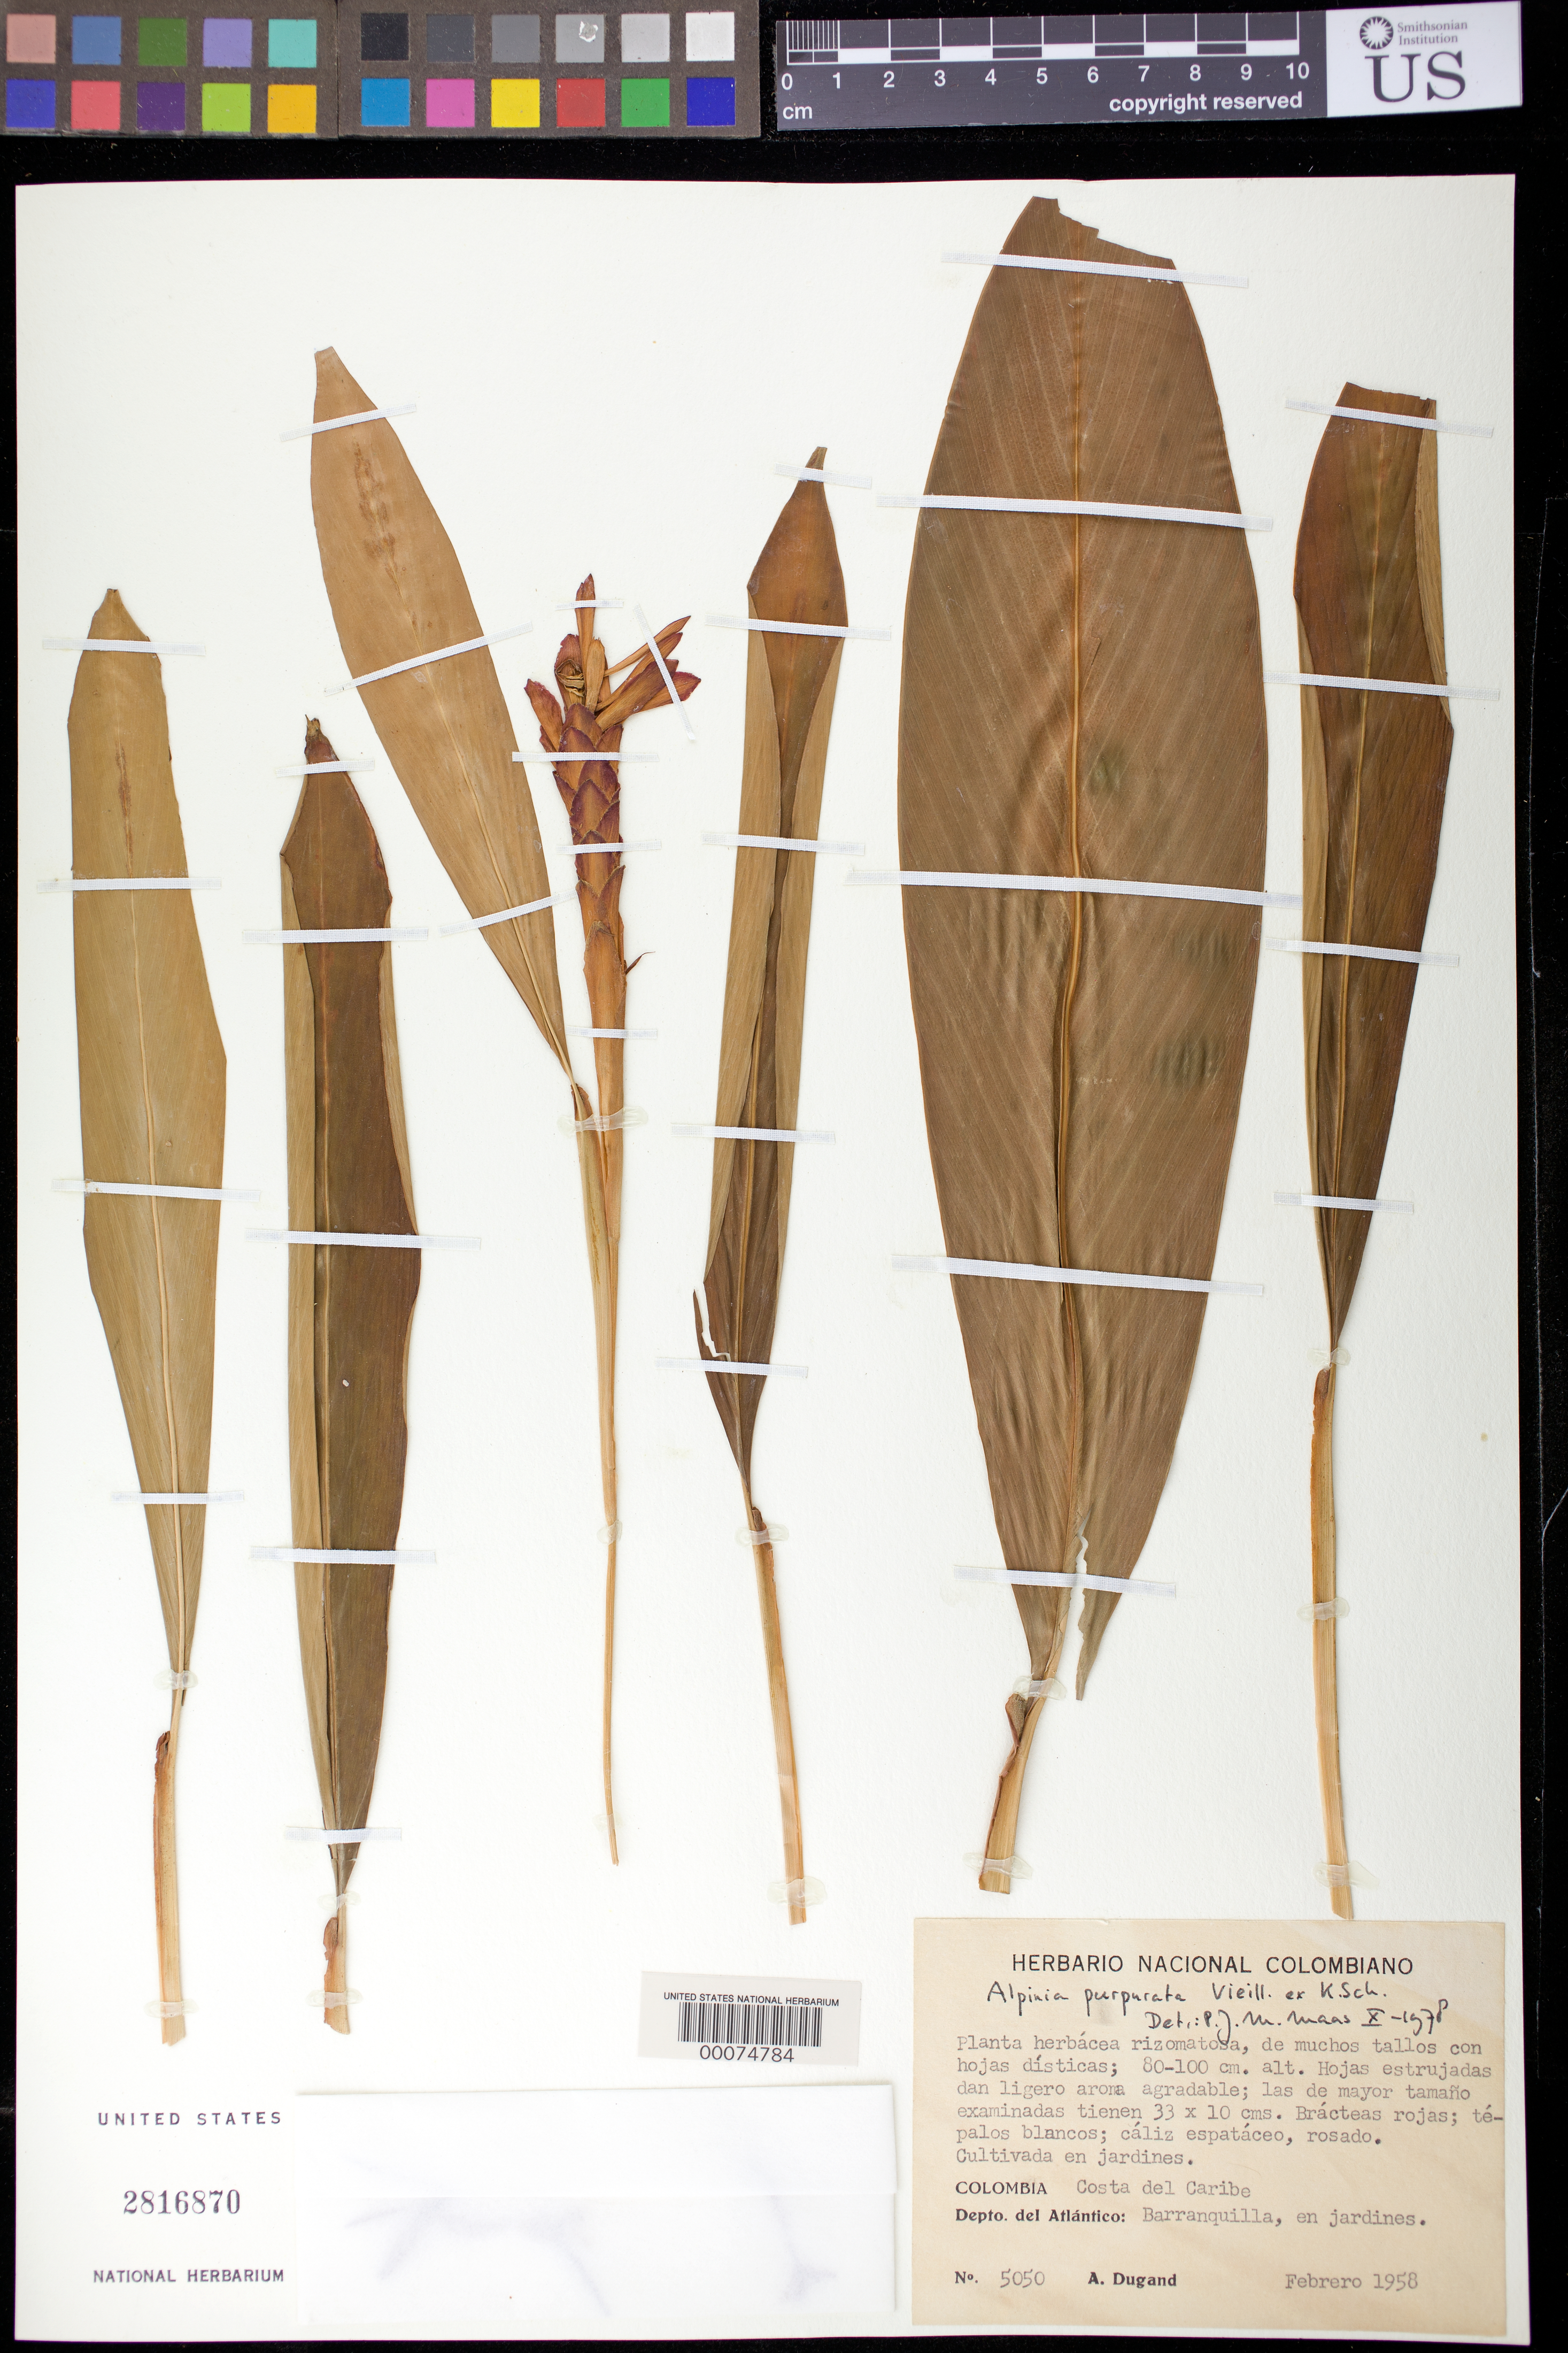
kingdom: Plantae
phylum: Tracheophyta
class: Liliopsida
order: Zingiberales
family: Zingiberaceae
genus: Alpinia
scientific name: Alpinia purpurata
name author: (Veill.) K. Schum.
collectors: A. Dugand G.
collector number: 5050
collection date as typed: Feb 1958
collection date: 1958-02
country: Colombia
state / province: Atlántico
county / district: Barranquilla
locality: Costa del Caribe, in gardens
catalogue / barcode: US 2816870